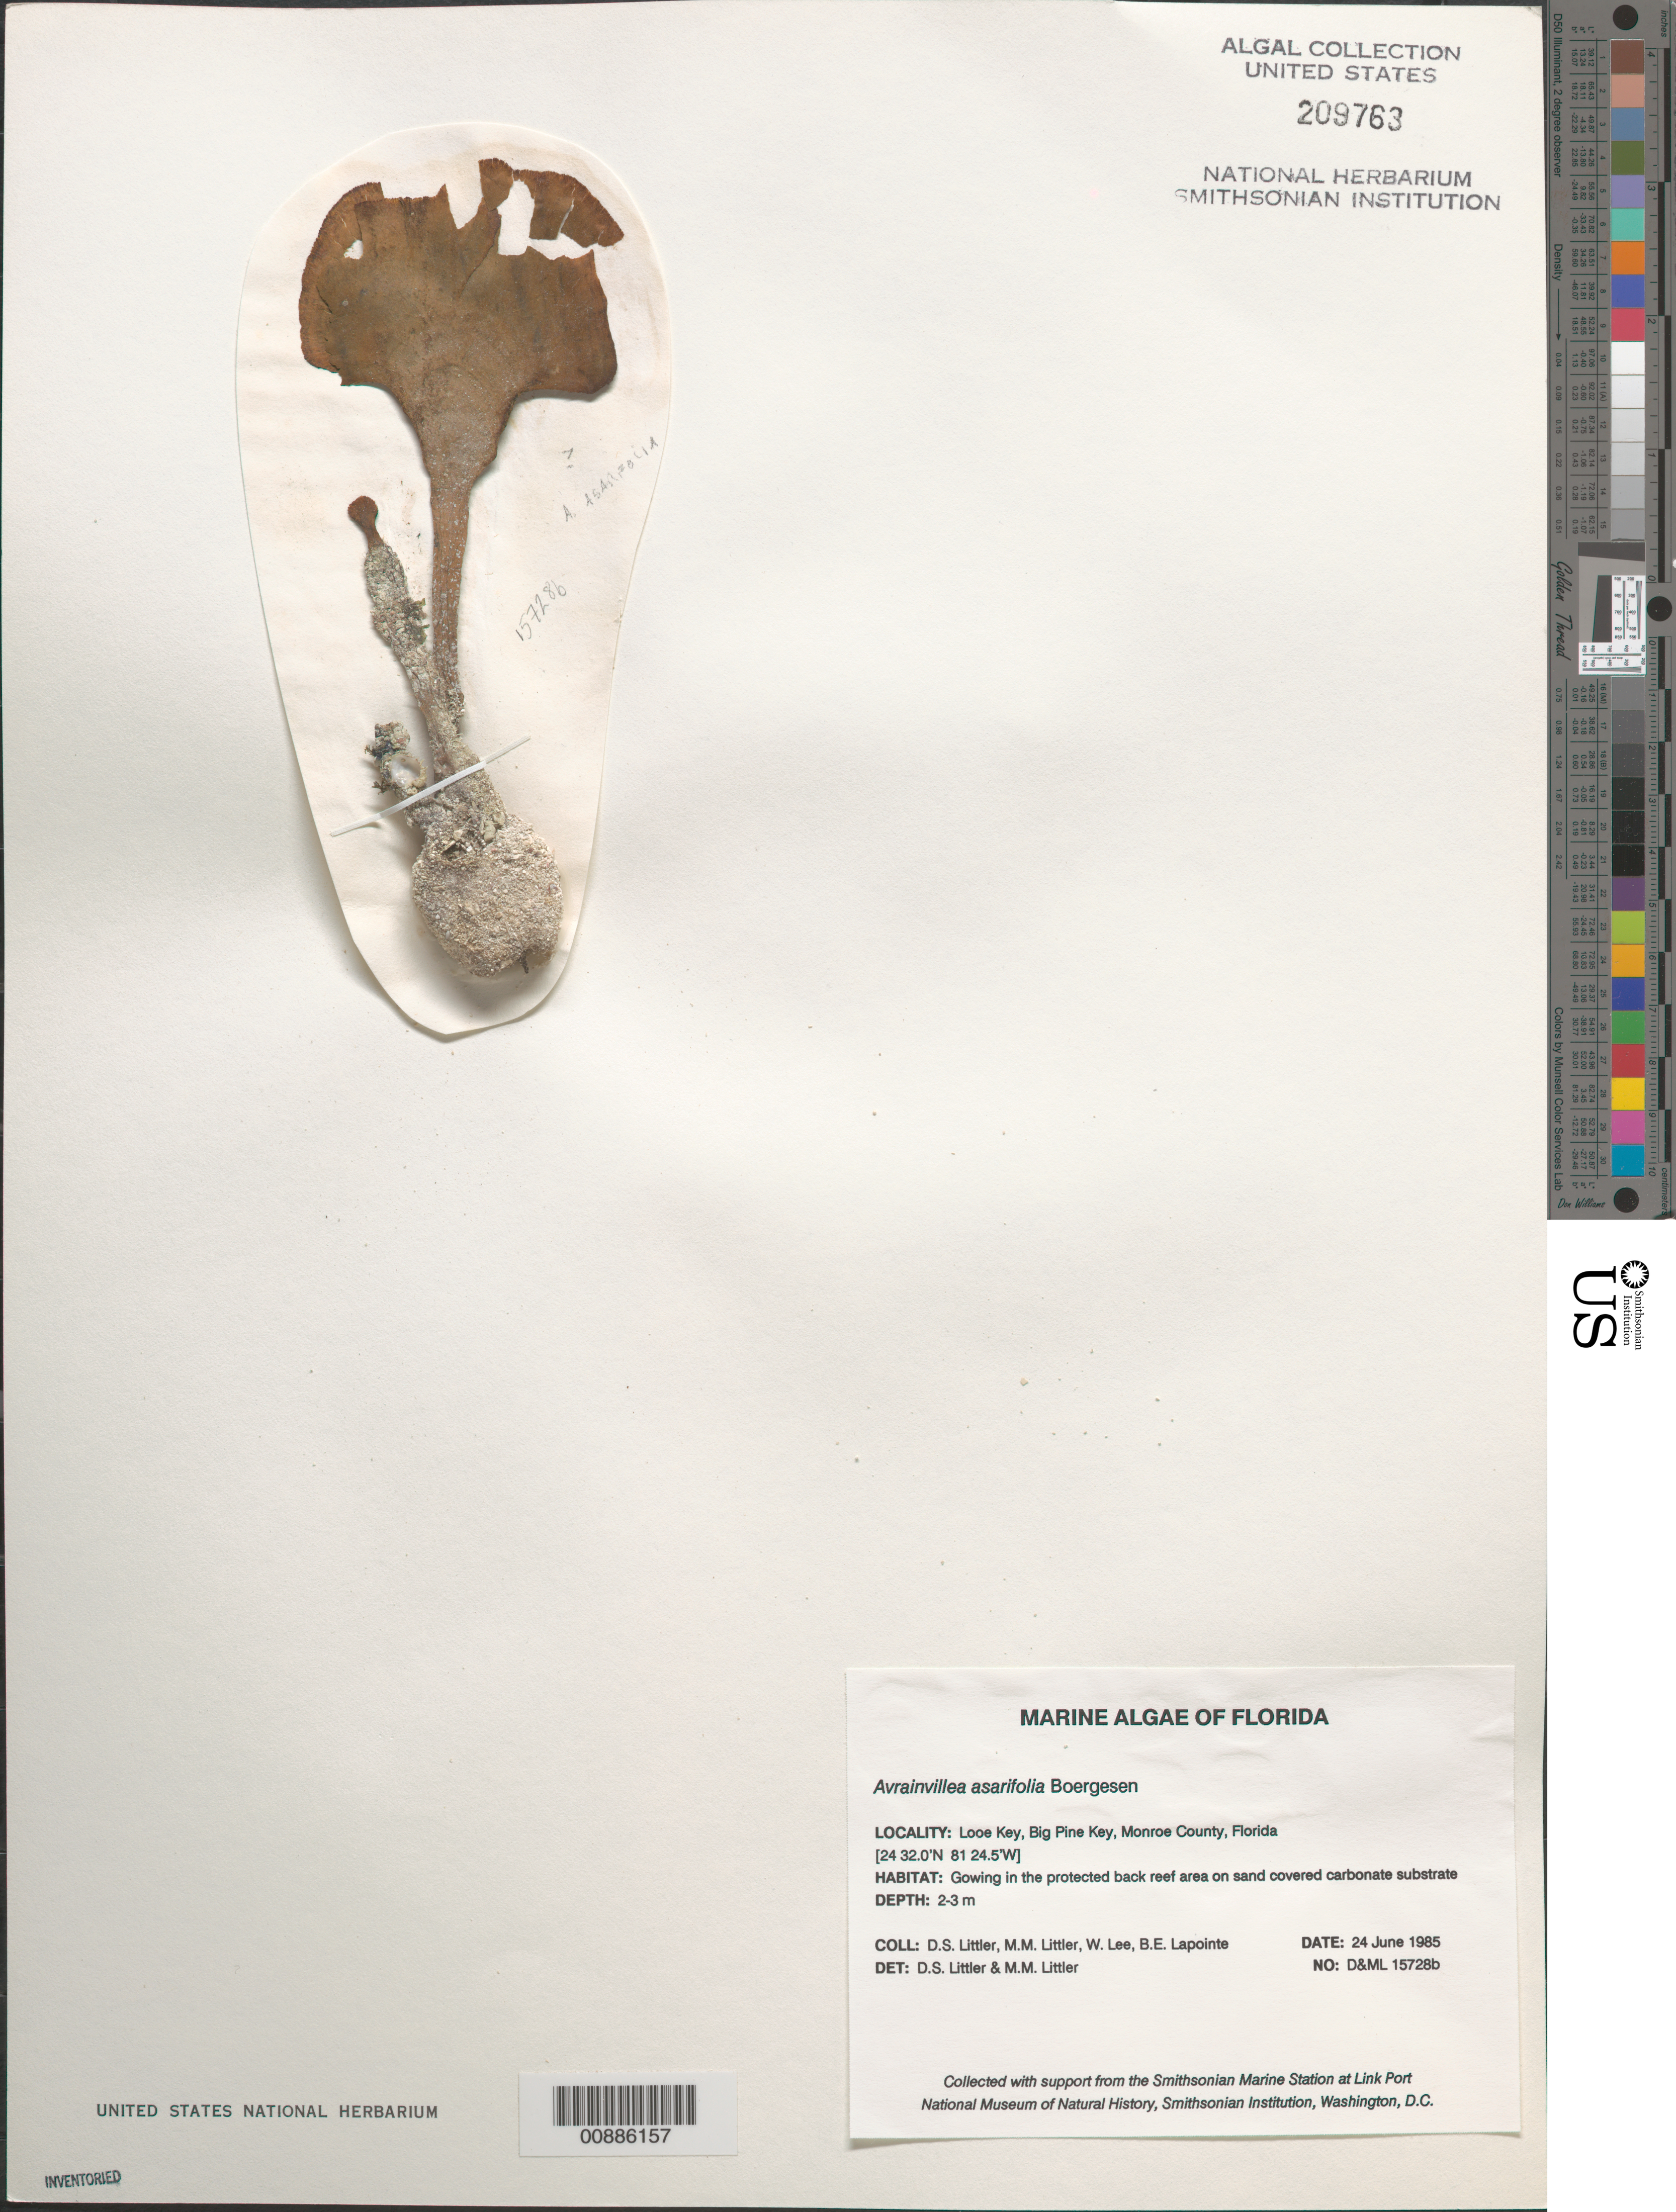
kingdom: Plantae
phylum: Chlorophyta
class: Ulvophyceae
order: Bryopsidales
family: Dichotomosiphonaceae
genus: Avrainvillea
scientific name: Avrainvillea asarifolia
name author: Børgesen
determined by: Littler, D. S.; Littler, M. M.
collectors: D. S. Littler, M. M. Littler, W. Lee & B. Lapointe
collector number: D&ML 15728b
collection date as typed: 24 Jun 1985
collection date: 1985-06-24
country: United States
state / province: Florida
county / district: Monroe County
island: Looe Key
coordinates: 24 32.0'N, 81 24.5'W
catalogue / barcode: US 209763